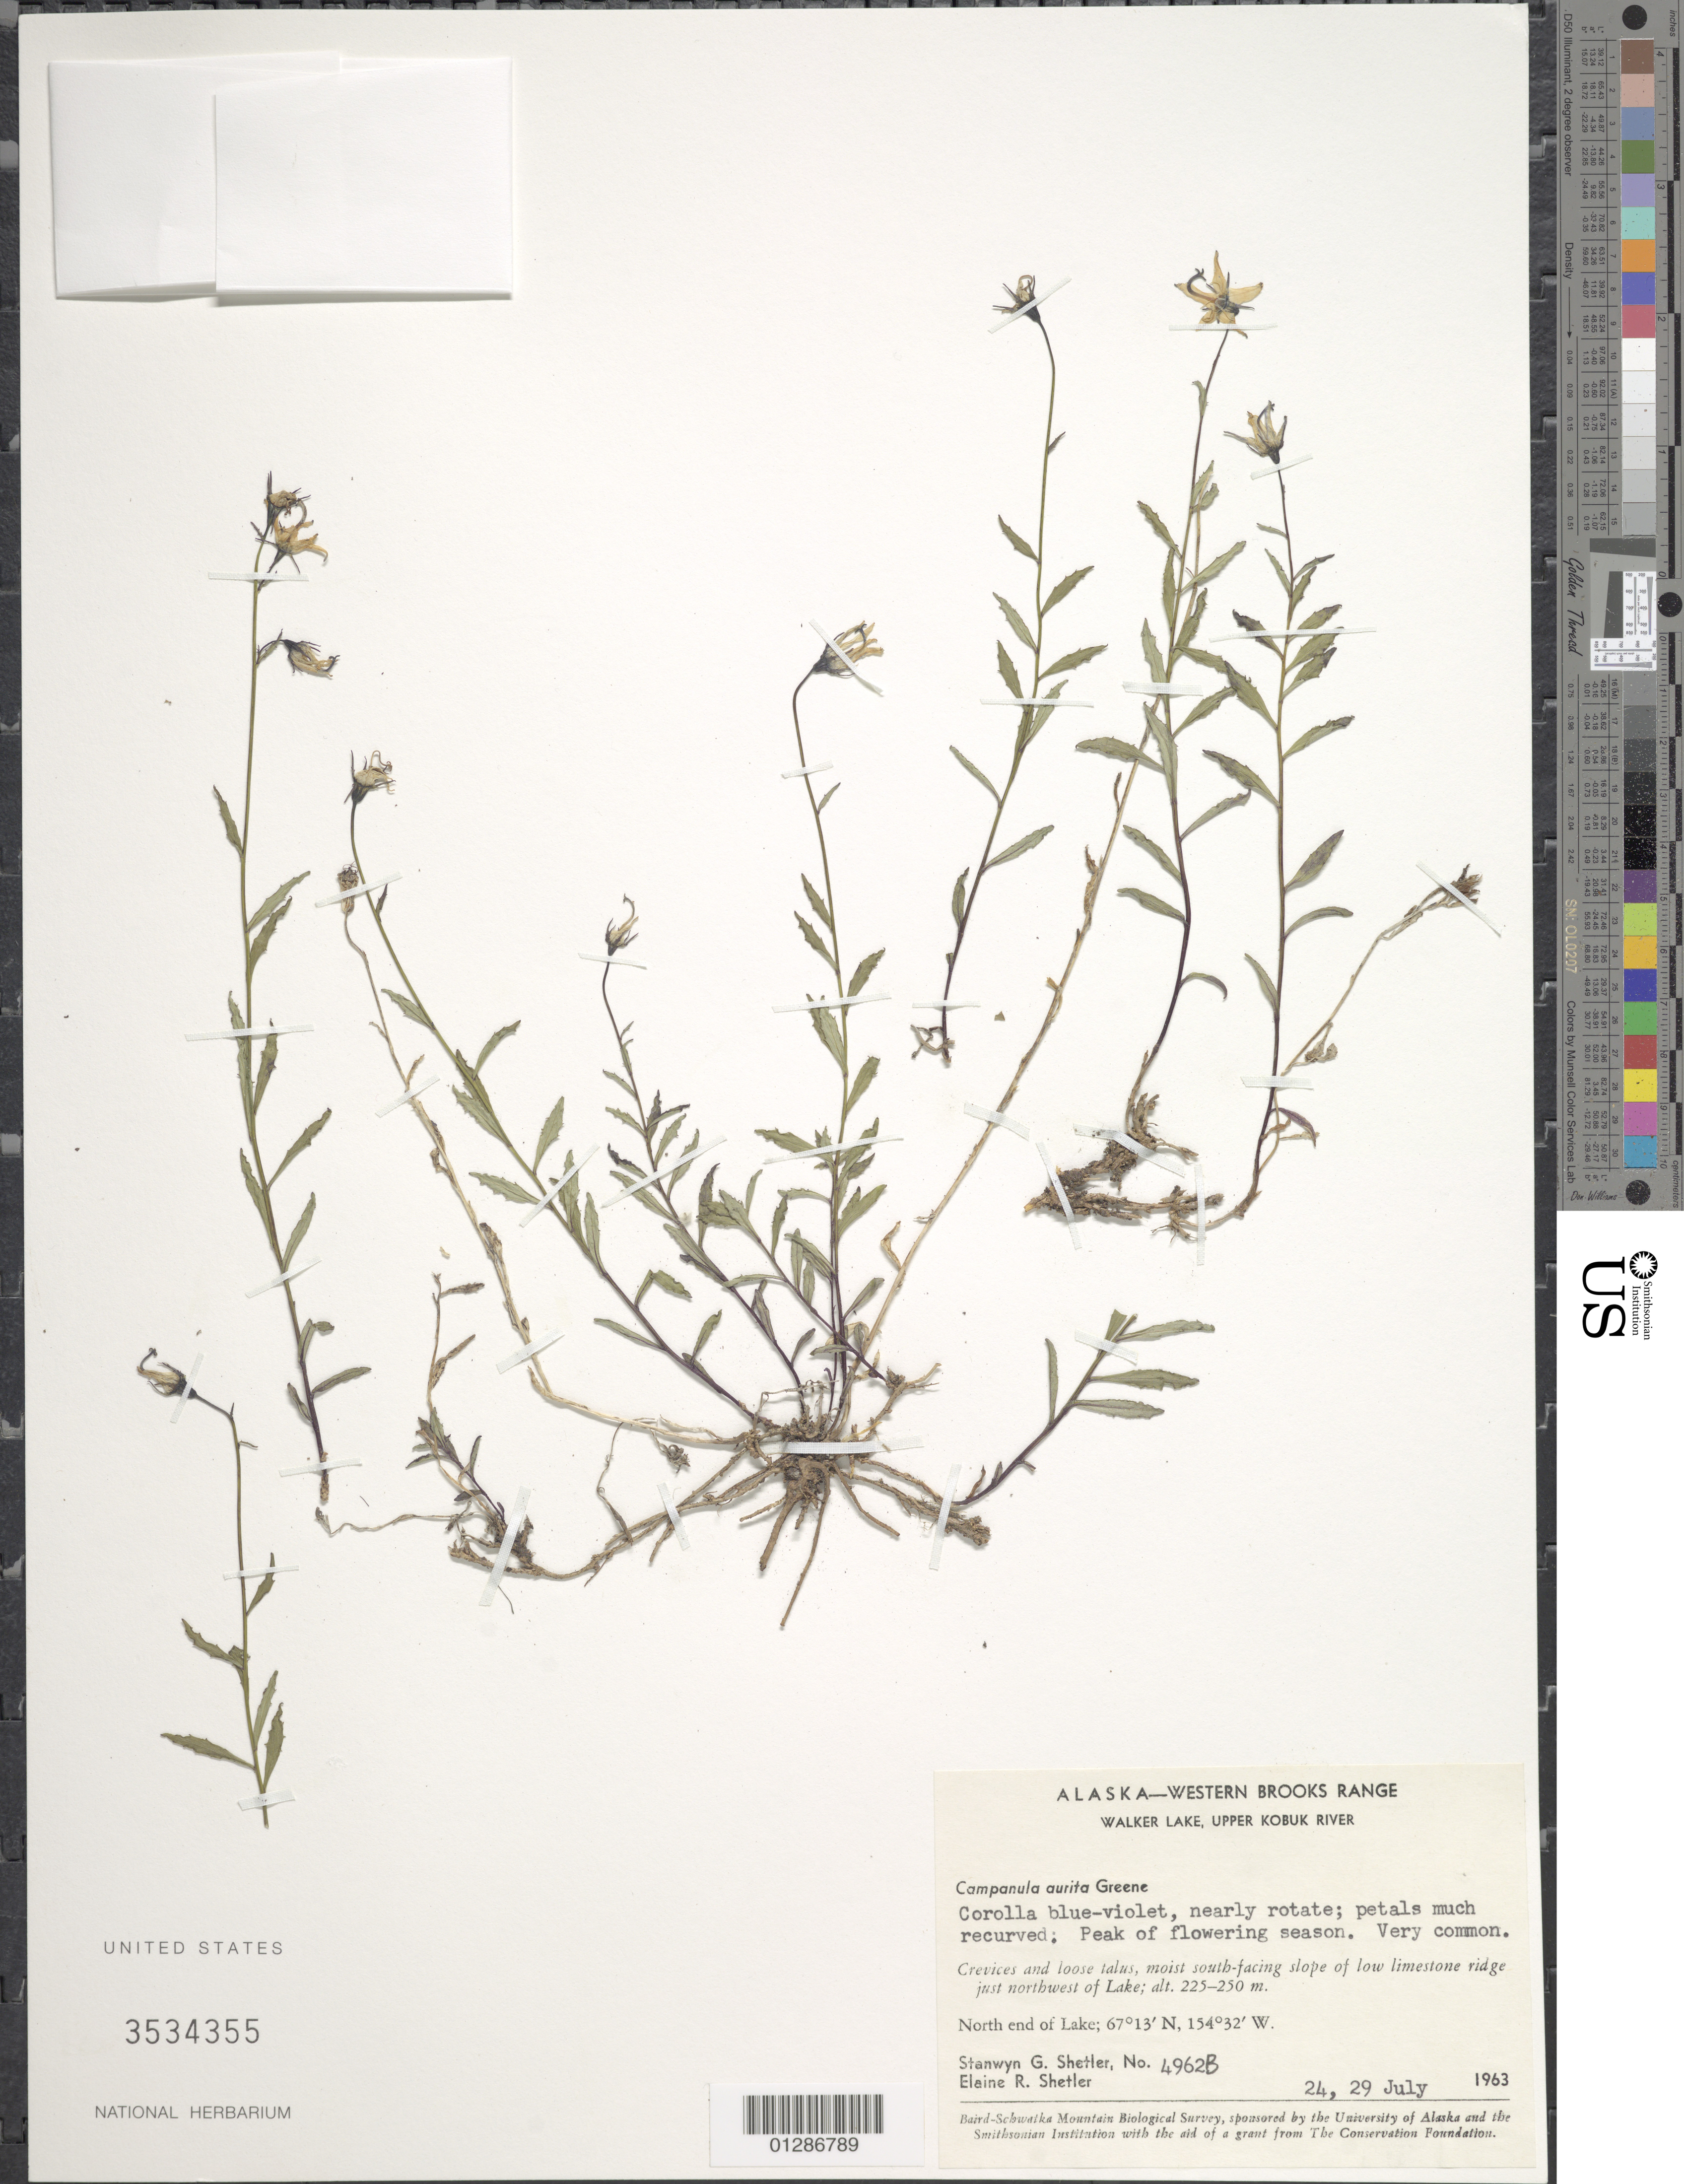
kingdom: Plantae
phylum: Tracheophyta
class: Magnoliopsida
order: Asterales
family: Campanulaceae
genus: Campanula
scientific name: Campanula aurita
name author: Greene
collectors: S. Shetler & E. R. Shetler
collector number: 4962 B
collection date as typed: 24, 29 Jul 1963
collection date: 1963-07-24,1963-07-29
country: United States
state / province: Alaska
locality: Walker Lake, Upper Kobuk River.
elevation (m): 225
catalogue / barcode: US 3534355